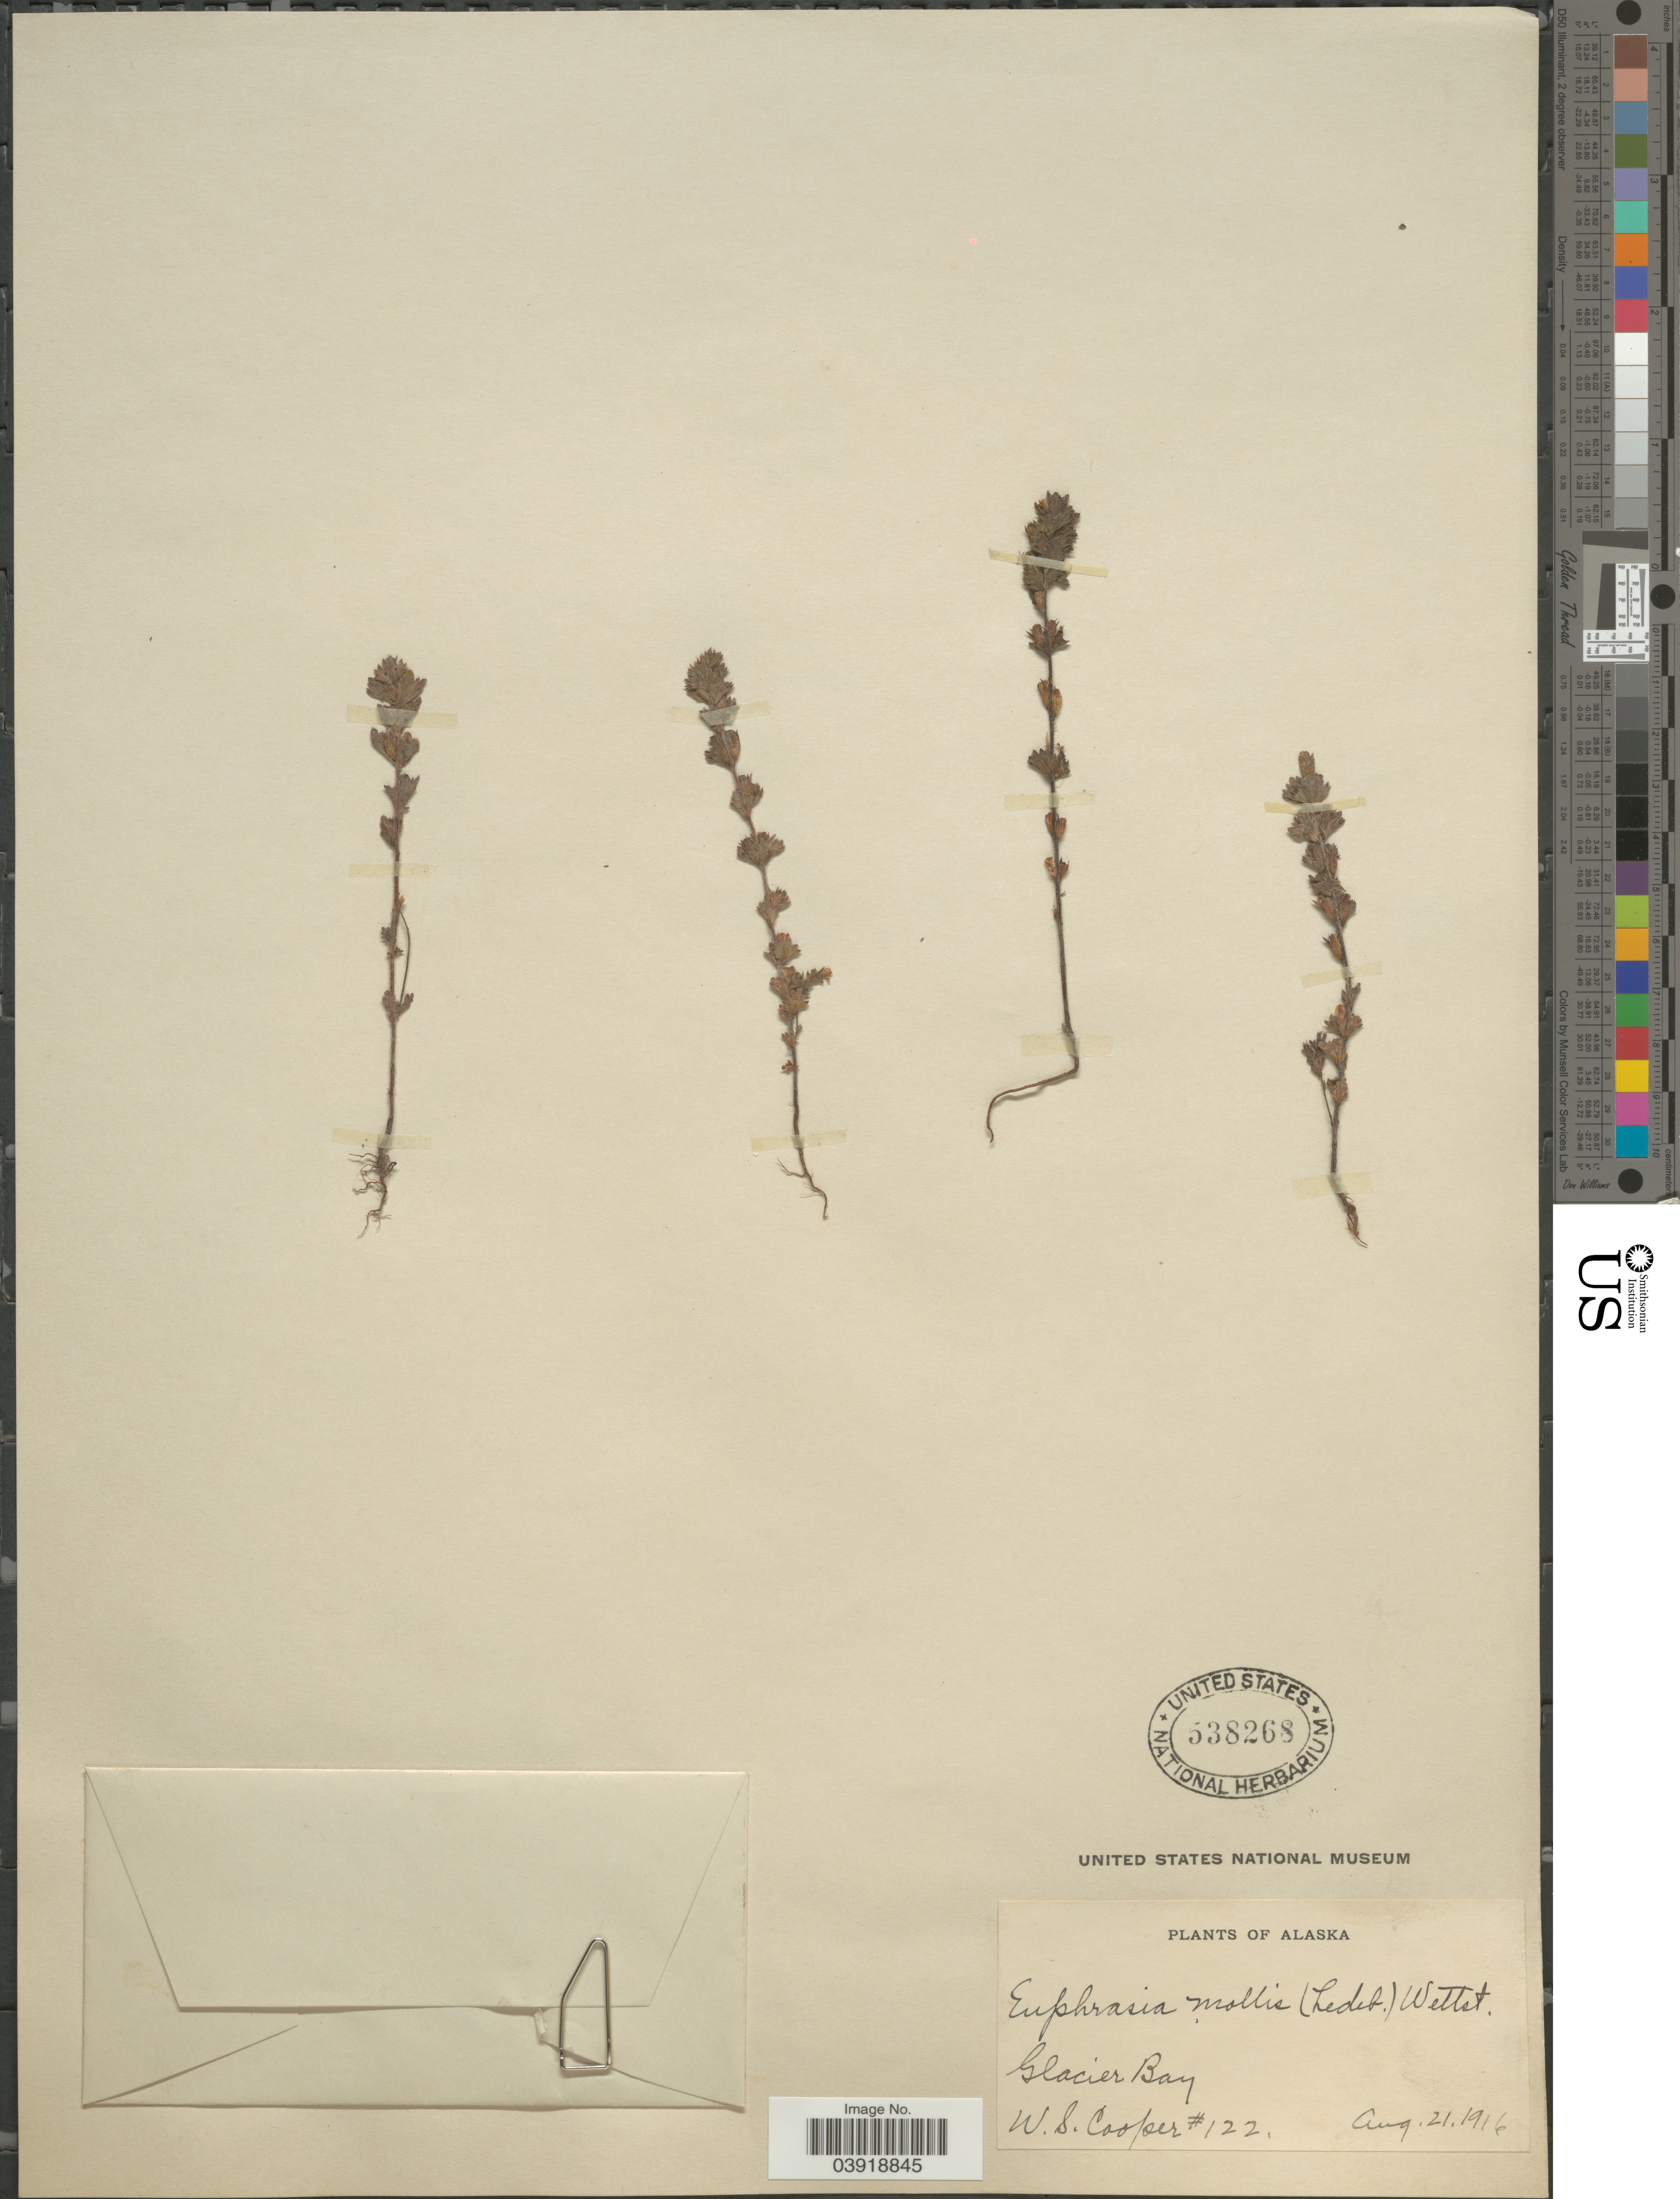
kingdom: Plantae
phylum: Tracheophyta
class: Magnoliopsida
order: Lamiales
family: Orobanchaceae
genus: Euphrasia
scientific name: Euphrasia mollis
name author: (Ledeb.) Wettst.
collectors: W. Cooper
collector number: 122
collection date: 1916-08-21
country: United States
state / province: Alaska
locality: Glacier Bay.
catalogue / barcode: US 538268